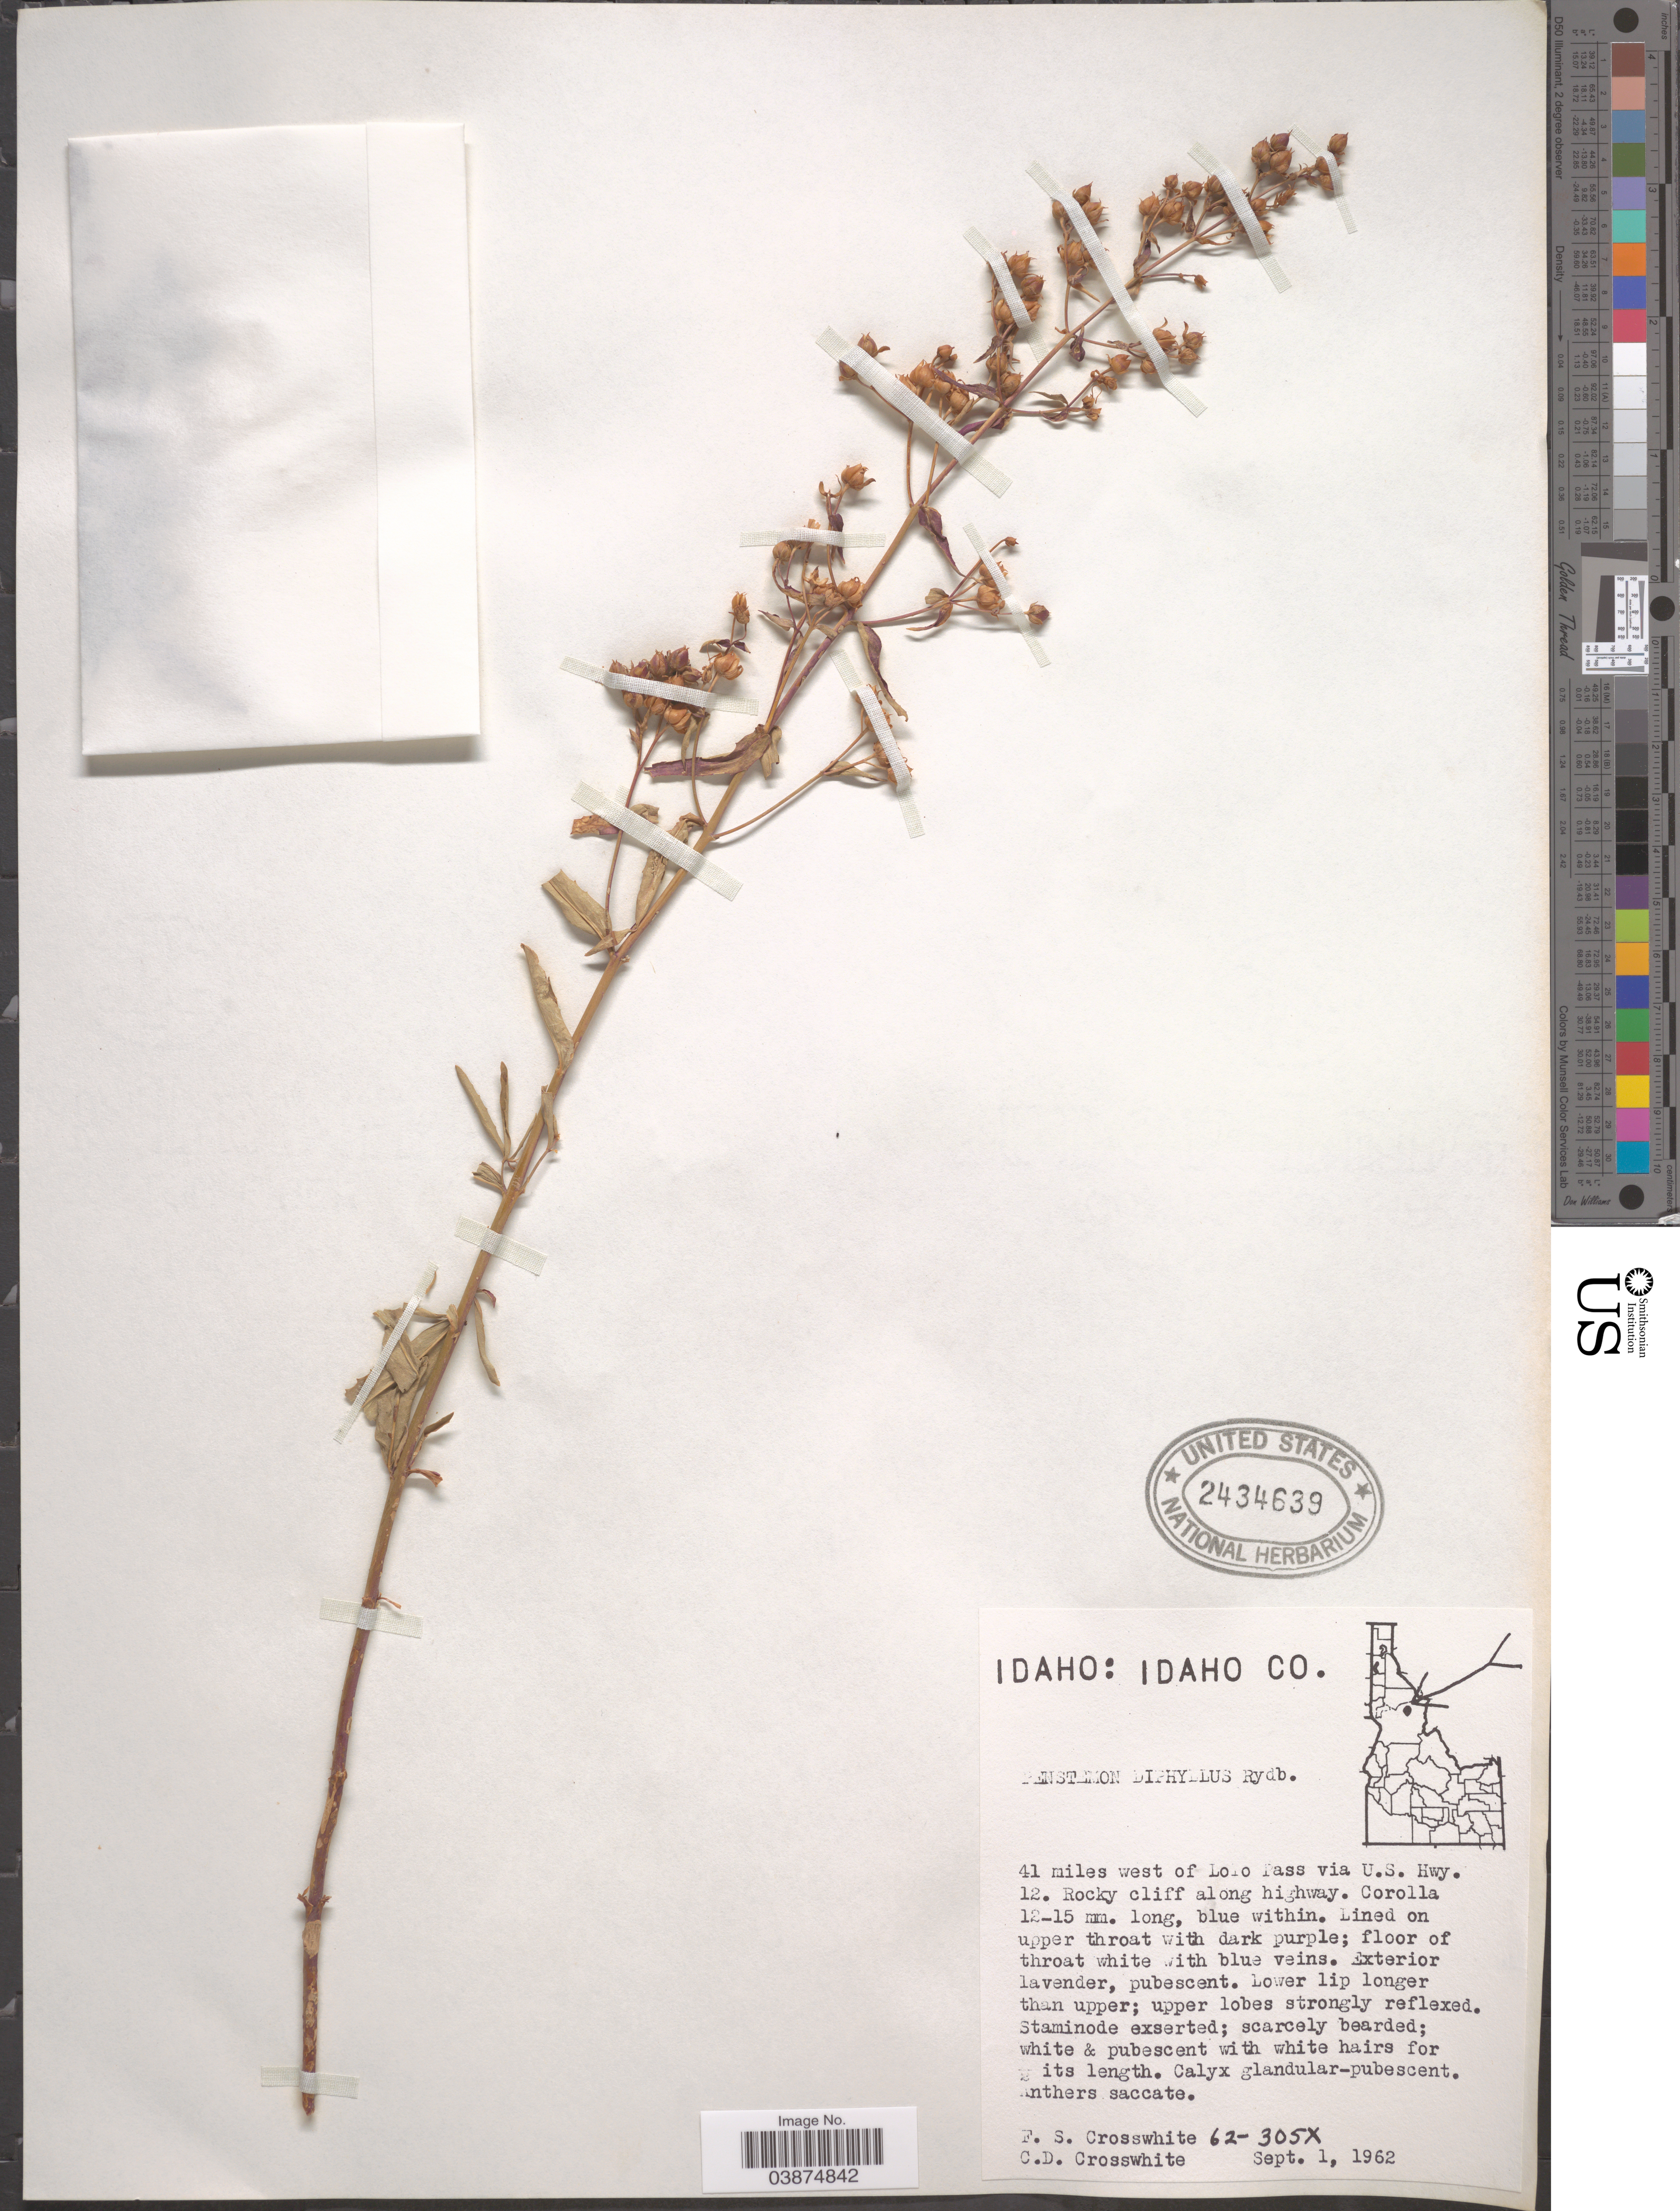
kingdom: Plantae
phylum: Tracheophyta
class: Magnoliopsida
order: Lamiales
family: Plantaginaceae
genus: Penstemon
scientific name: Penstemon diphyllus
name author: Rydb.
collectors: F. Crosswhite & C. Crosswhite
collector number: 62-305x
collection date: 1962-09-01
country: United States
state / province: Idaho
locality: Idaho Co. 41 miles west of Loto Pass via U.S. Hwy. 12.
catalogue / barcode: US 2434639